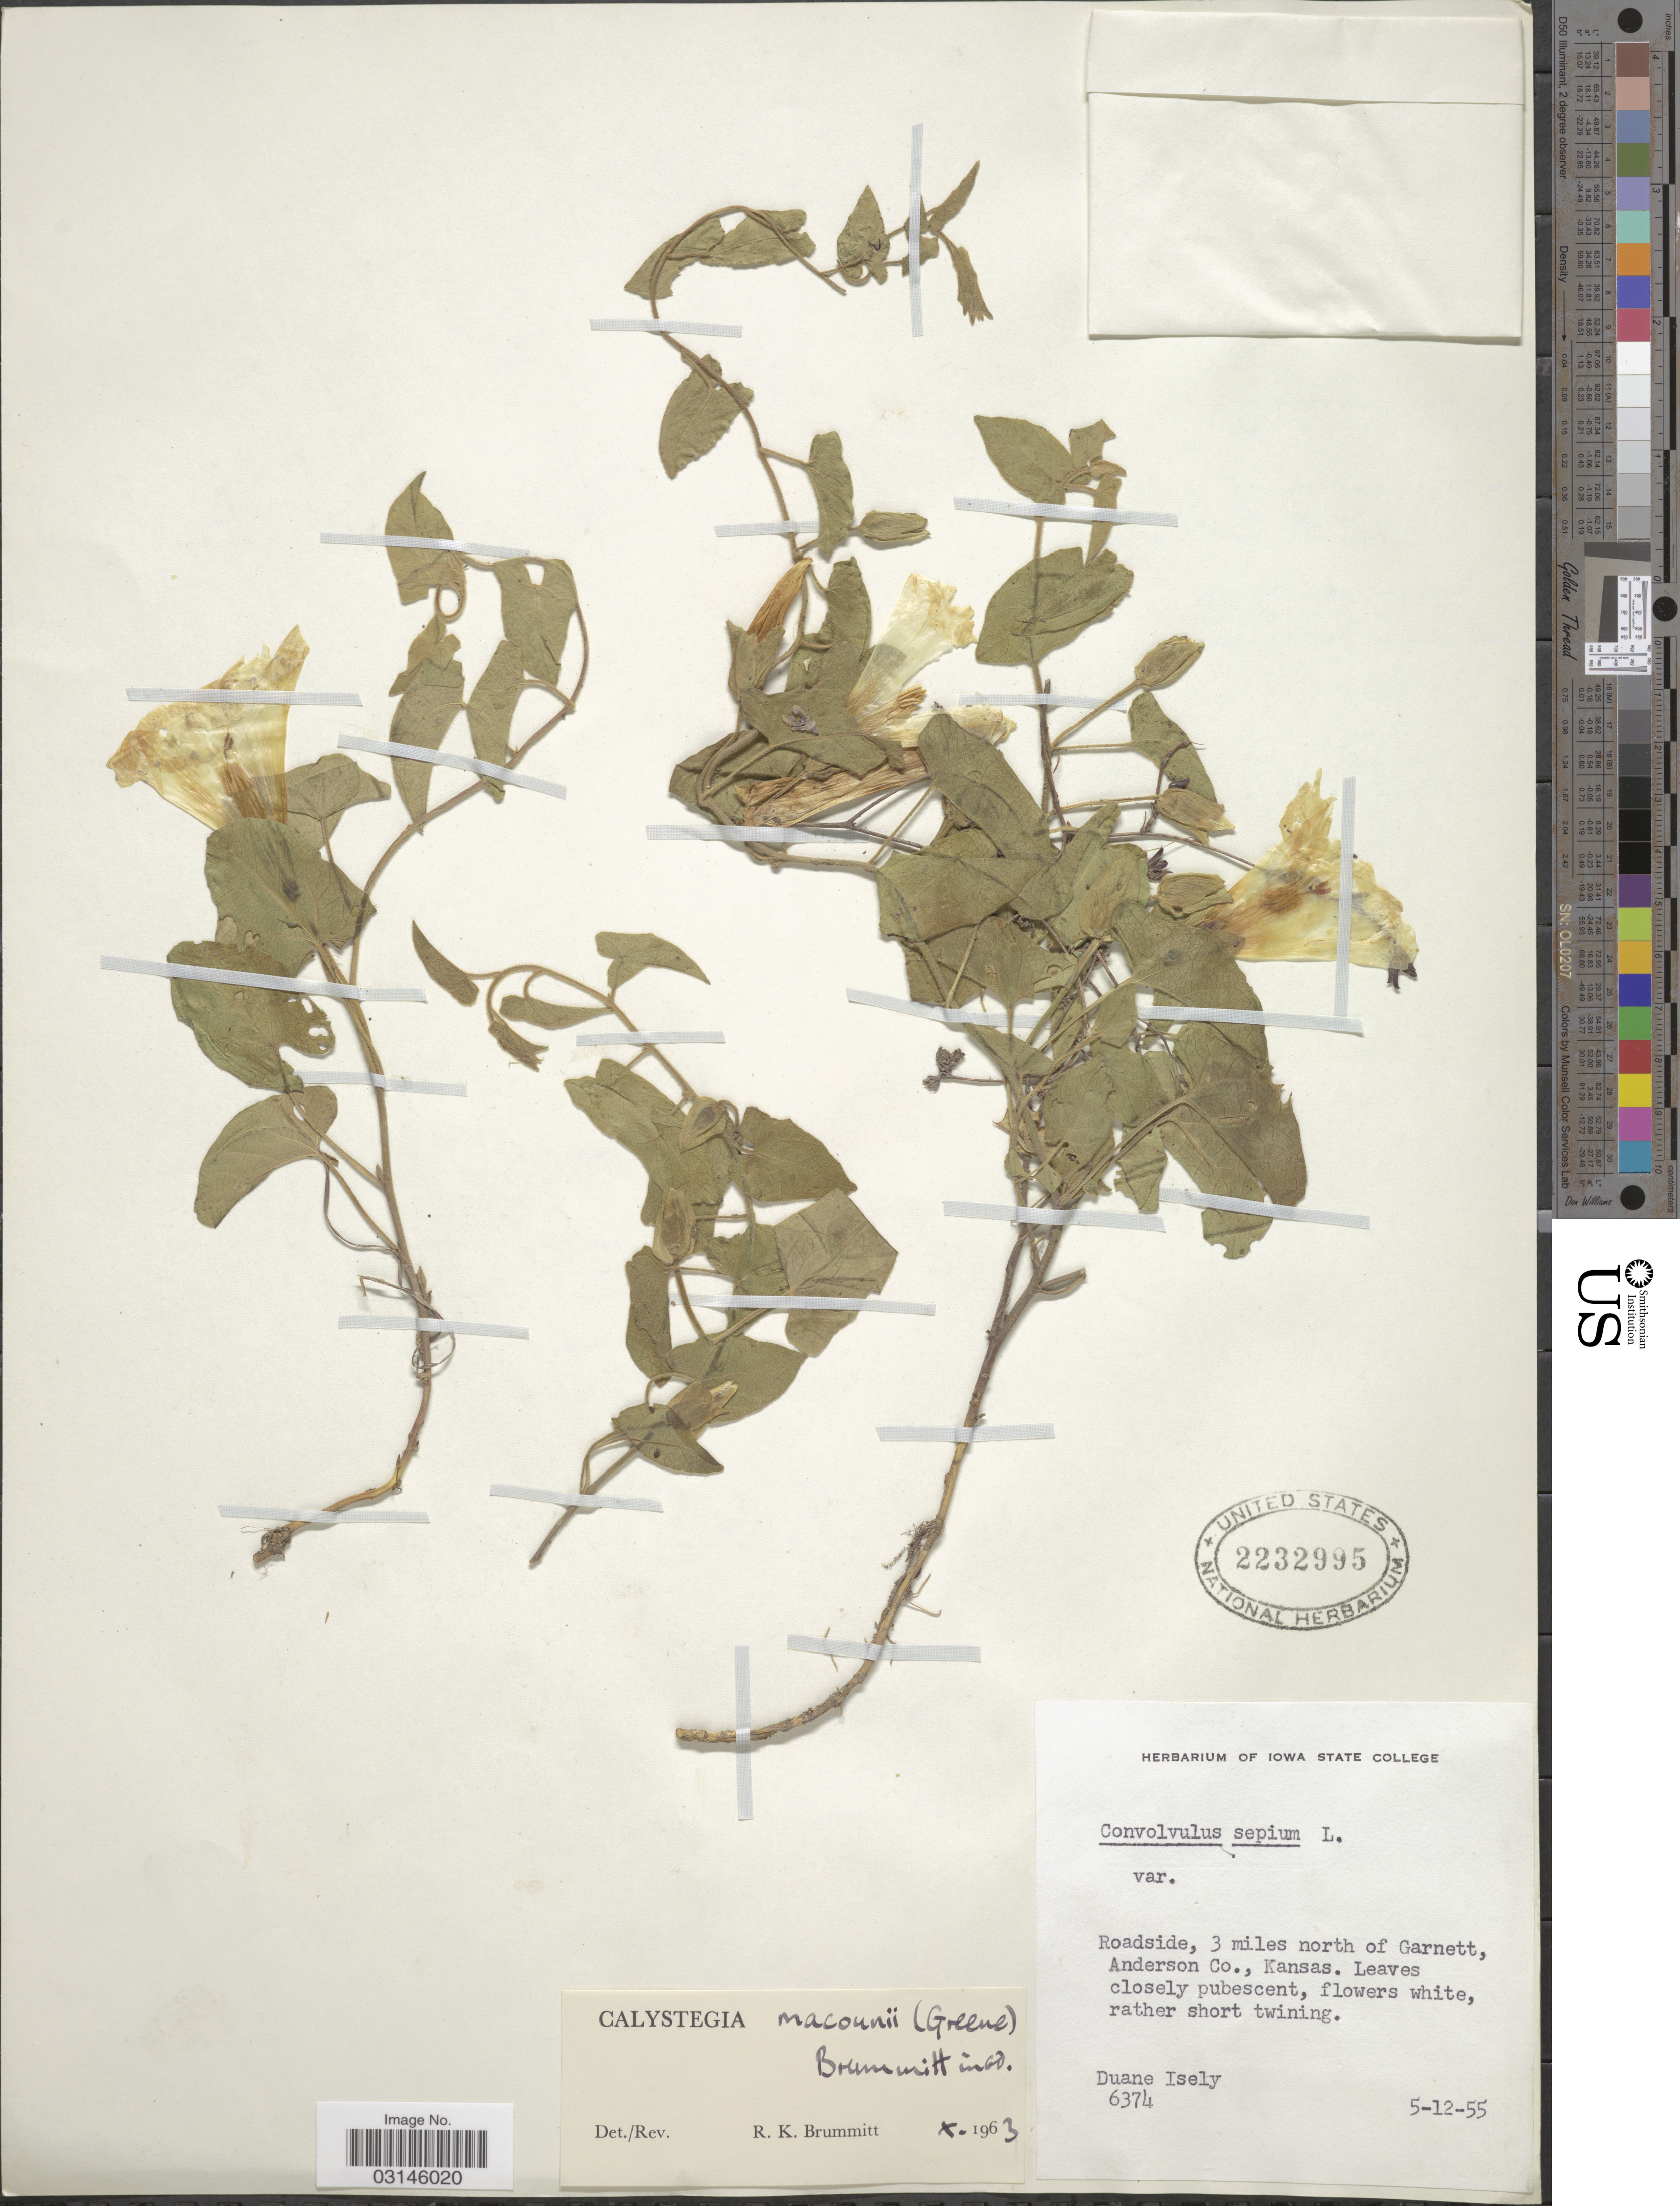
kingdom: Plantae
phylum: Tracheophyta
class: Magnoliopsida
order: Solanales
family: Convolvulaceae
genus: Calystegia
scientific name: Calystegia macounii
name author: (Greene) Brummitt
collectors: D. Isely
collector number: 6374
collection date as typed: Transcribed d/m/y: 12/5/55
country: United States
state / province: Iowa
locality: Roadside, 3 miles north of Garnett, Anderson Co.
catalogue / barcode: US 2232995